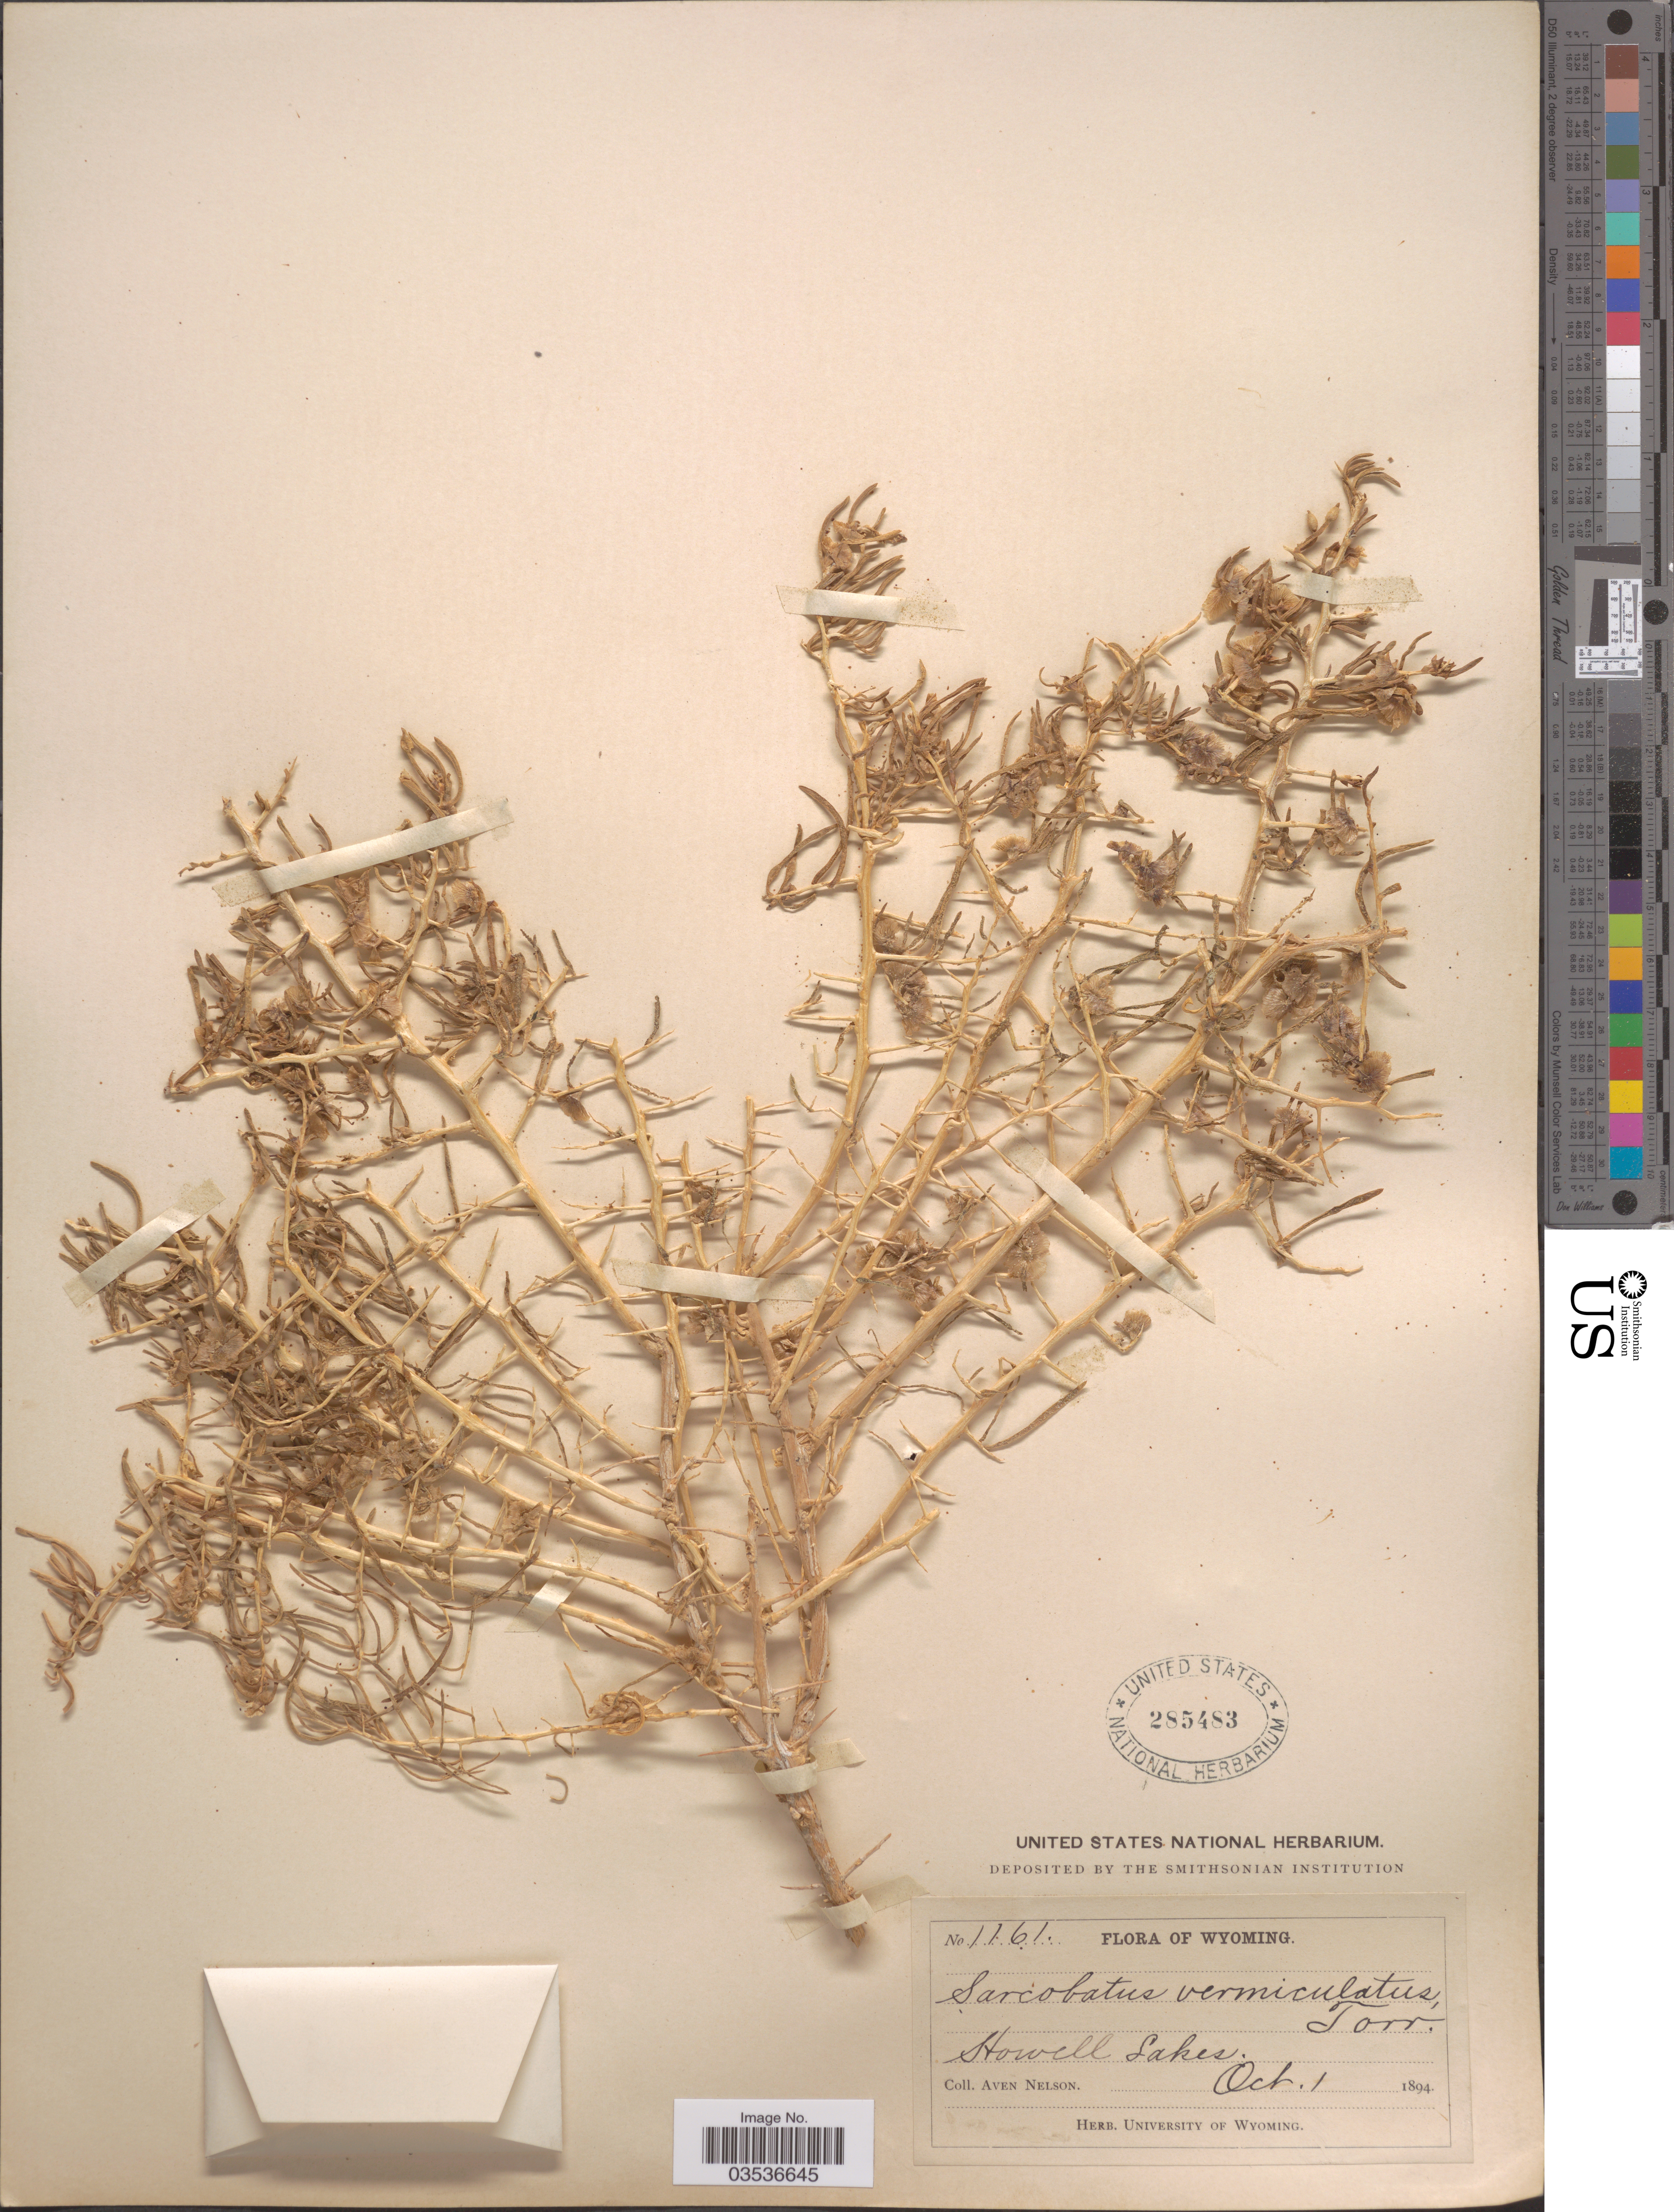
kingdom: Plantae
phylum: Tracheophyta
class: Magnoliopsida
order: Caryophyllales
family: Sarcobataceae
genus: Sarcobatus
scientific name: Sarcobatus vermiculatus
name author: (Hook.) Torr.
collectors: A. Nelson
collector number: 1161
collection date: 1894-10-01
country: United States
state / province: Wyoming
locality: Howell Lakes.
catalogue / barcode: US 285483